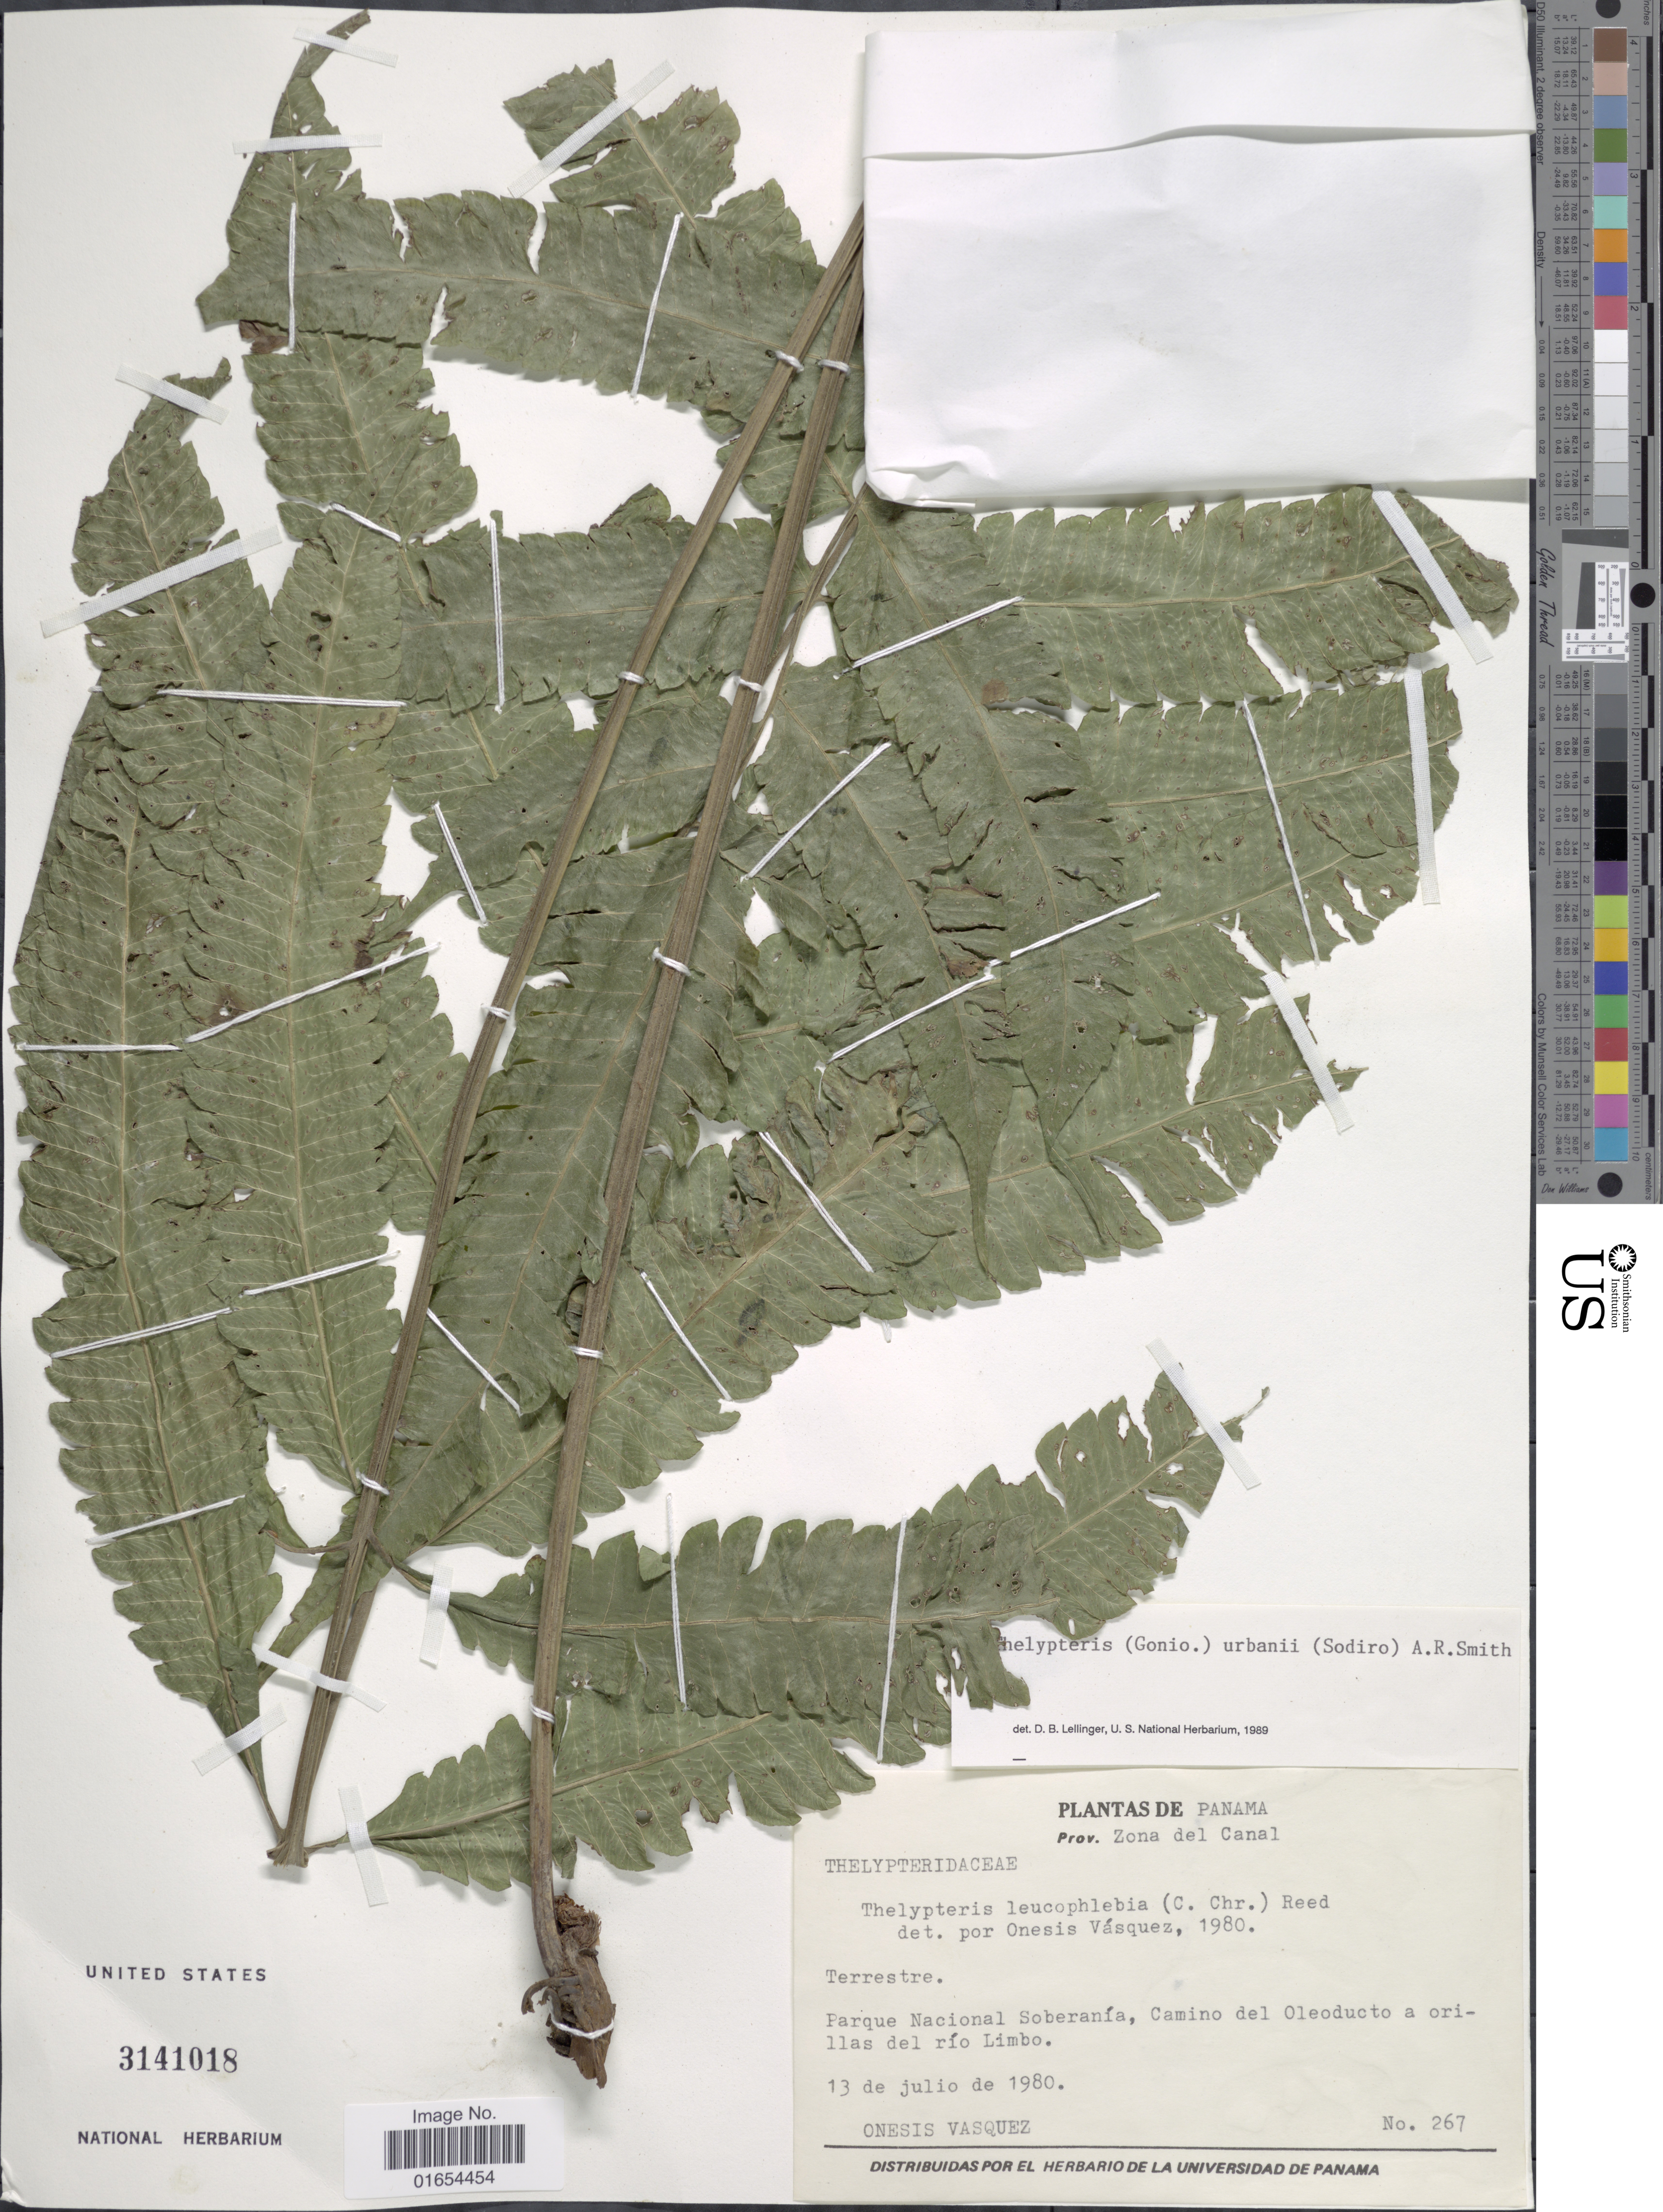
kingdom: Plantae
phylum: Tracheophyta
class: Polypodiopsida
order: Polypodiales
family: Thelypteridaceae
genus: Goniopteris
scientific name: Goniopteris urbanii comb. ined.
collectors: O. Vásquez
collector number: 267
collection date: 1980-07-13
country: Panama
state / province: Colón / Panamá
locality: Zona del Canal, Parque Nacional Soberania, Camina del Oleoducto a oriellas del rio Limbo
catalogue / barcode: US 3141018